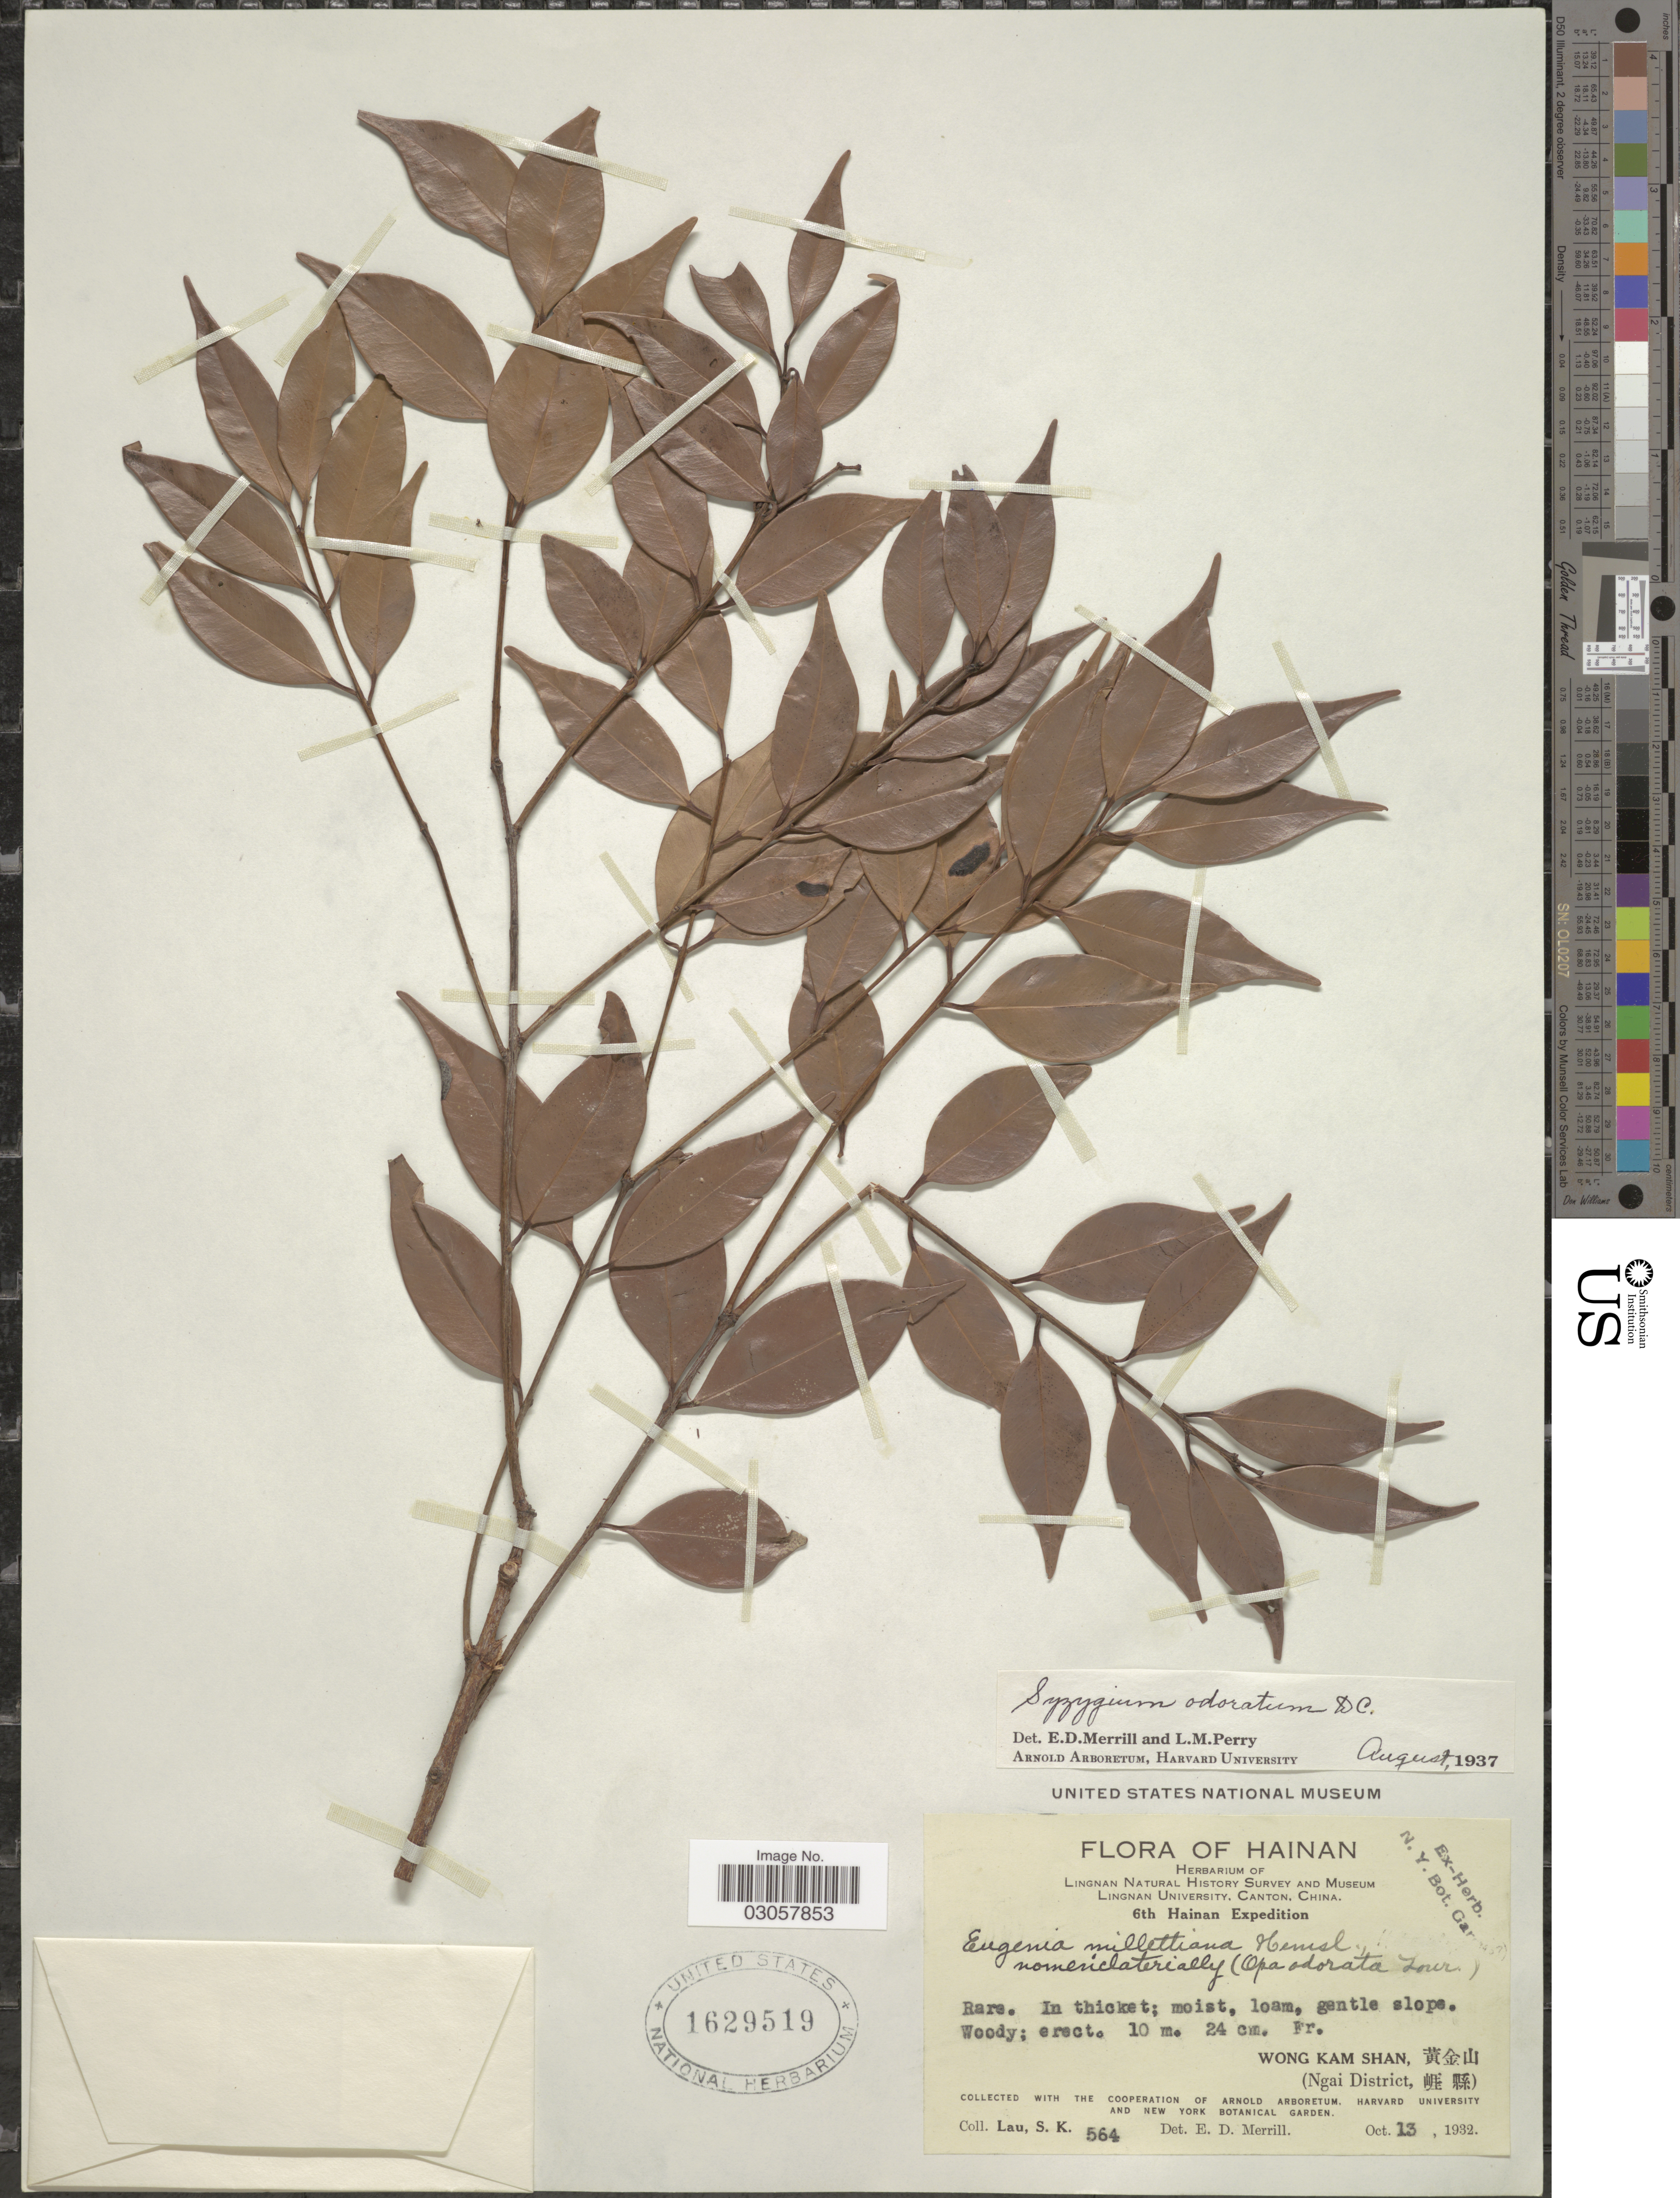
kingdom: Plantae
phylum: Tracheophyta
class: Magnoliopsida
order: Myrtales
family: Myrtaceae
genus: Syzygium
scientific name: Syzygium odoratum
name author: (Lour.) DC.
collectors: S. K. Lau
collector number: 564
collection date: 1932-10-13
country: China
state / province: Hainan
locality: Wong Kam Shan (Ngai District)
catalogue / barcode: US 1629519